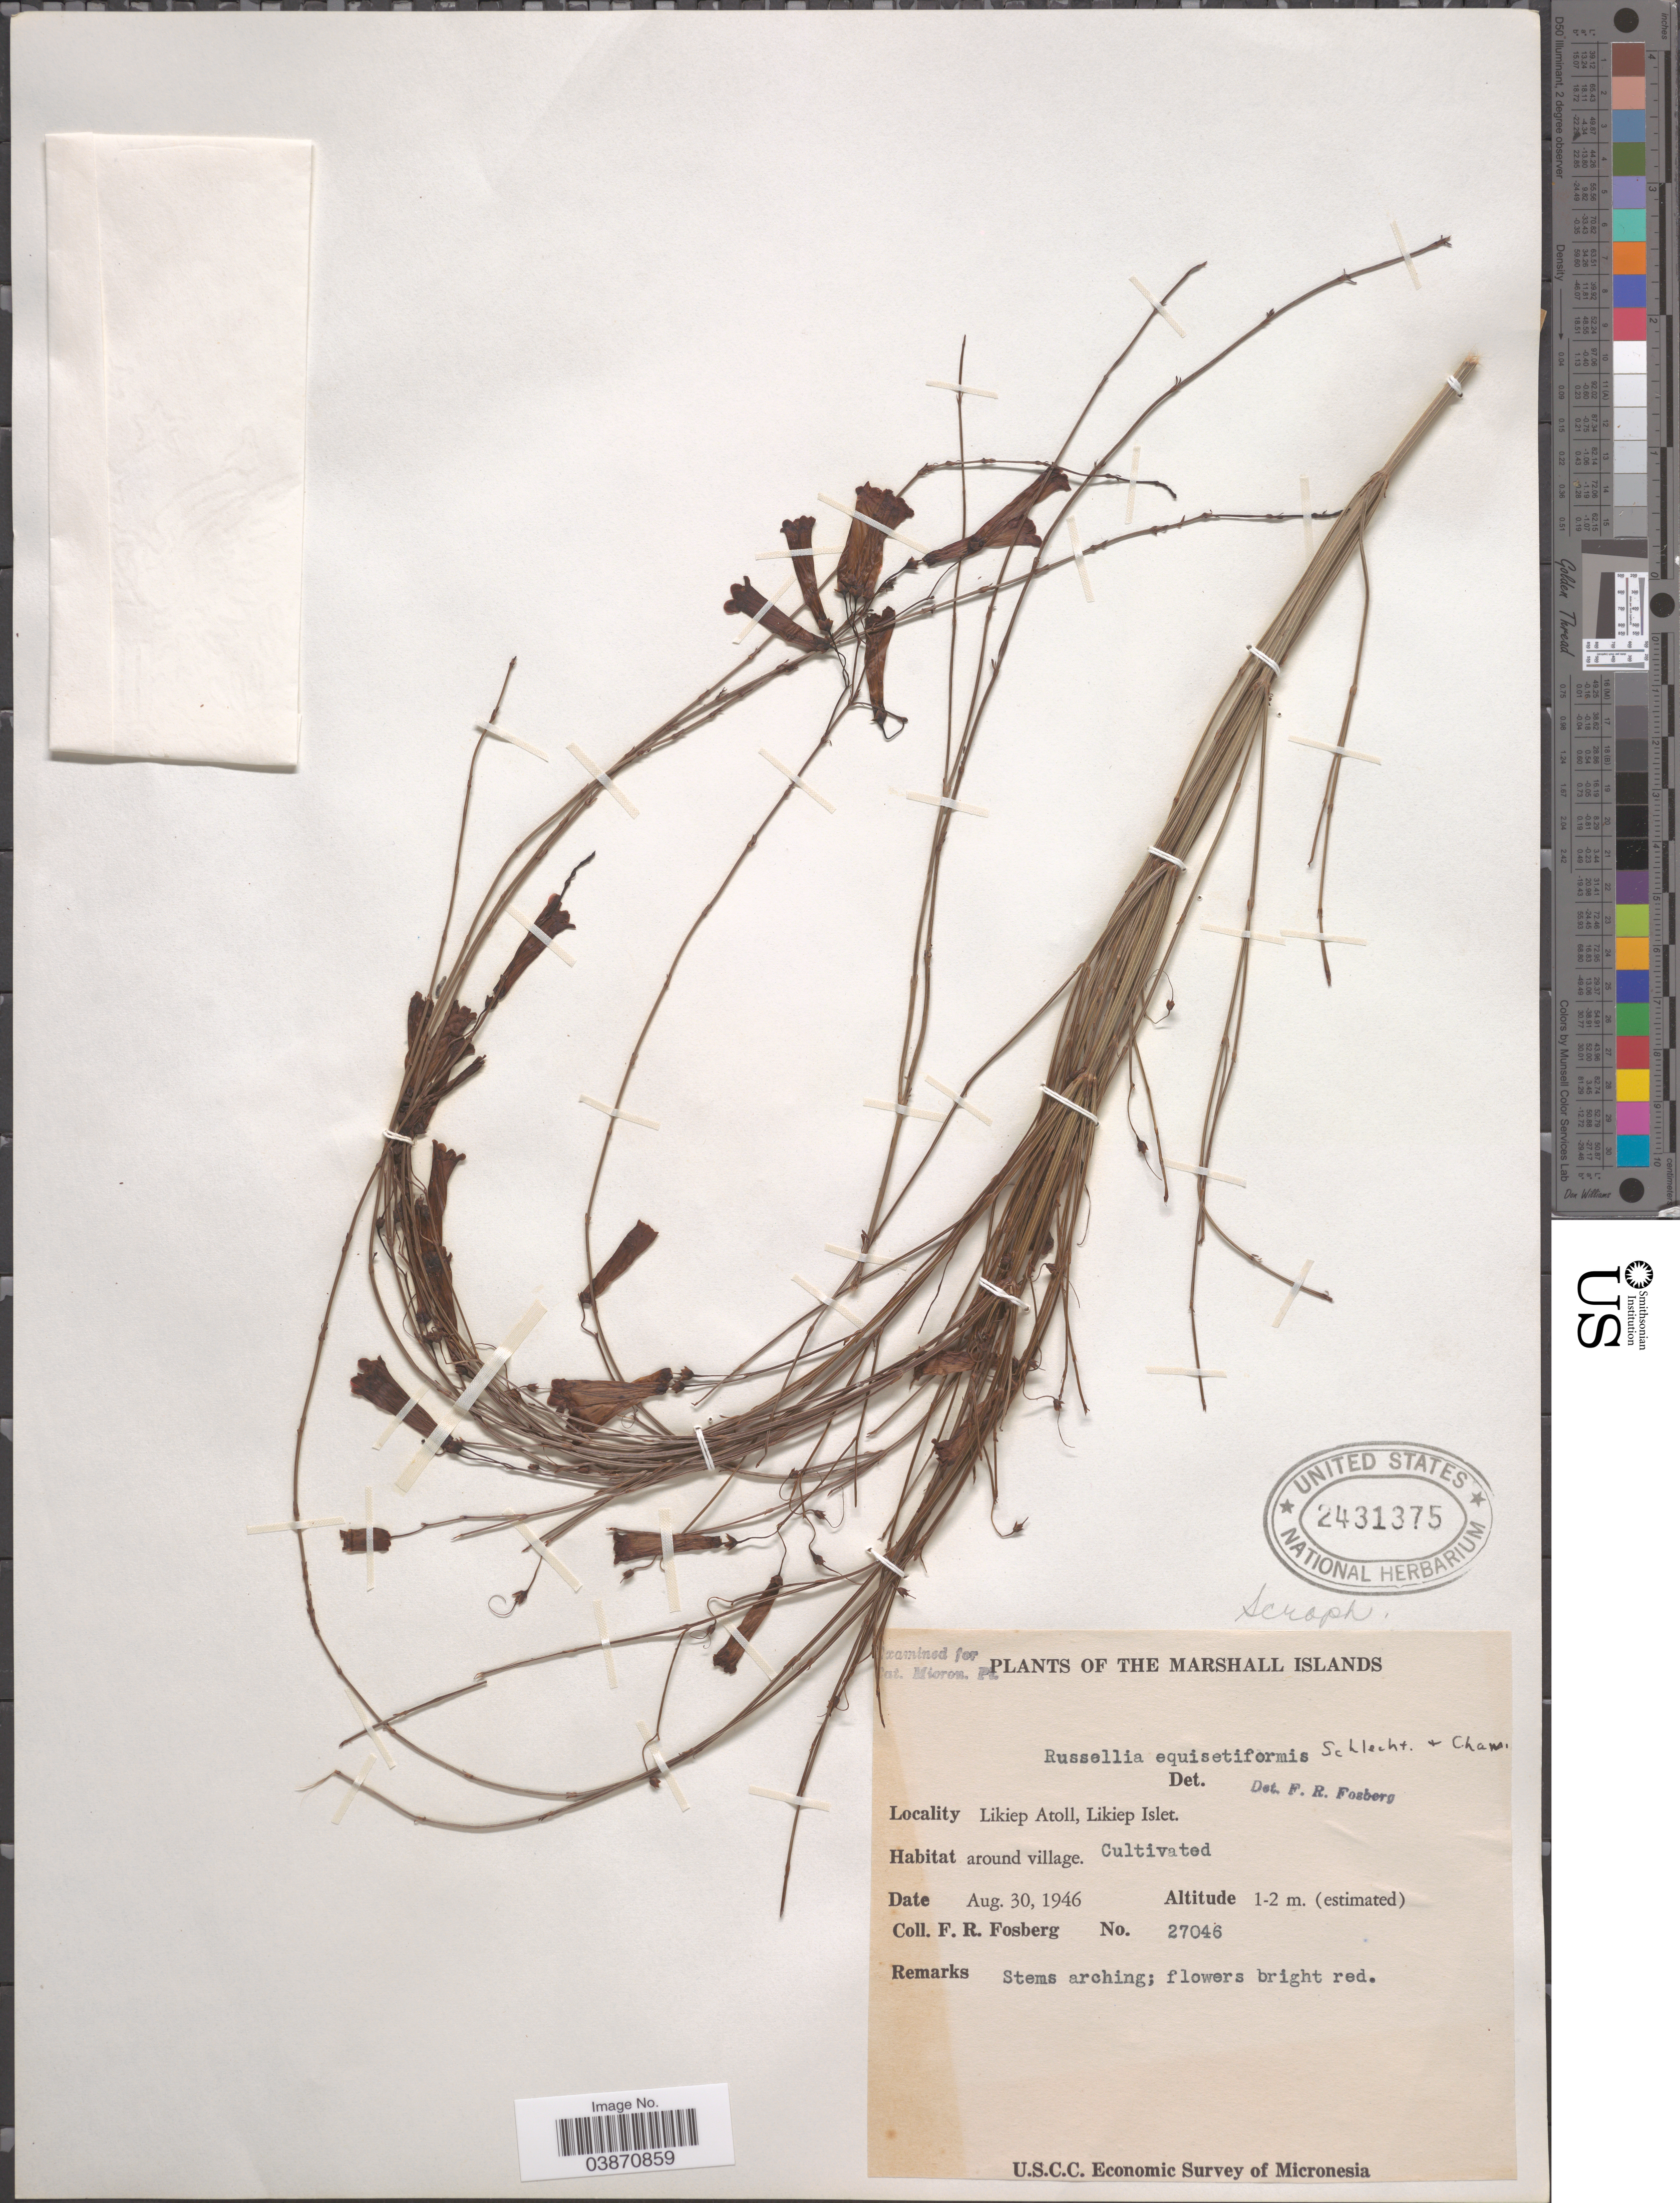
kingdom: Plantae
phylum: Tracheophyta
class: Magnoliopsida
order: Lamiales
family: Plantaginaceae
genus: Russelia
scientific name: Russelia equisetiformis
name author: Schltdl. & Cham.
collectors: F. R. Fosberg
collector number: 27046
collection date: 1946-08-30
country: Marshall Islands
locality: Likiep Atoll, Likiep Islet. Around village.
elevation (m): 1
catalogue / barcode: US 2431375